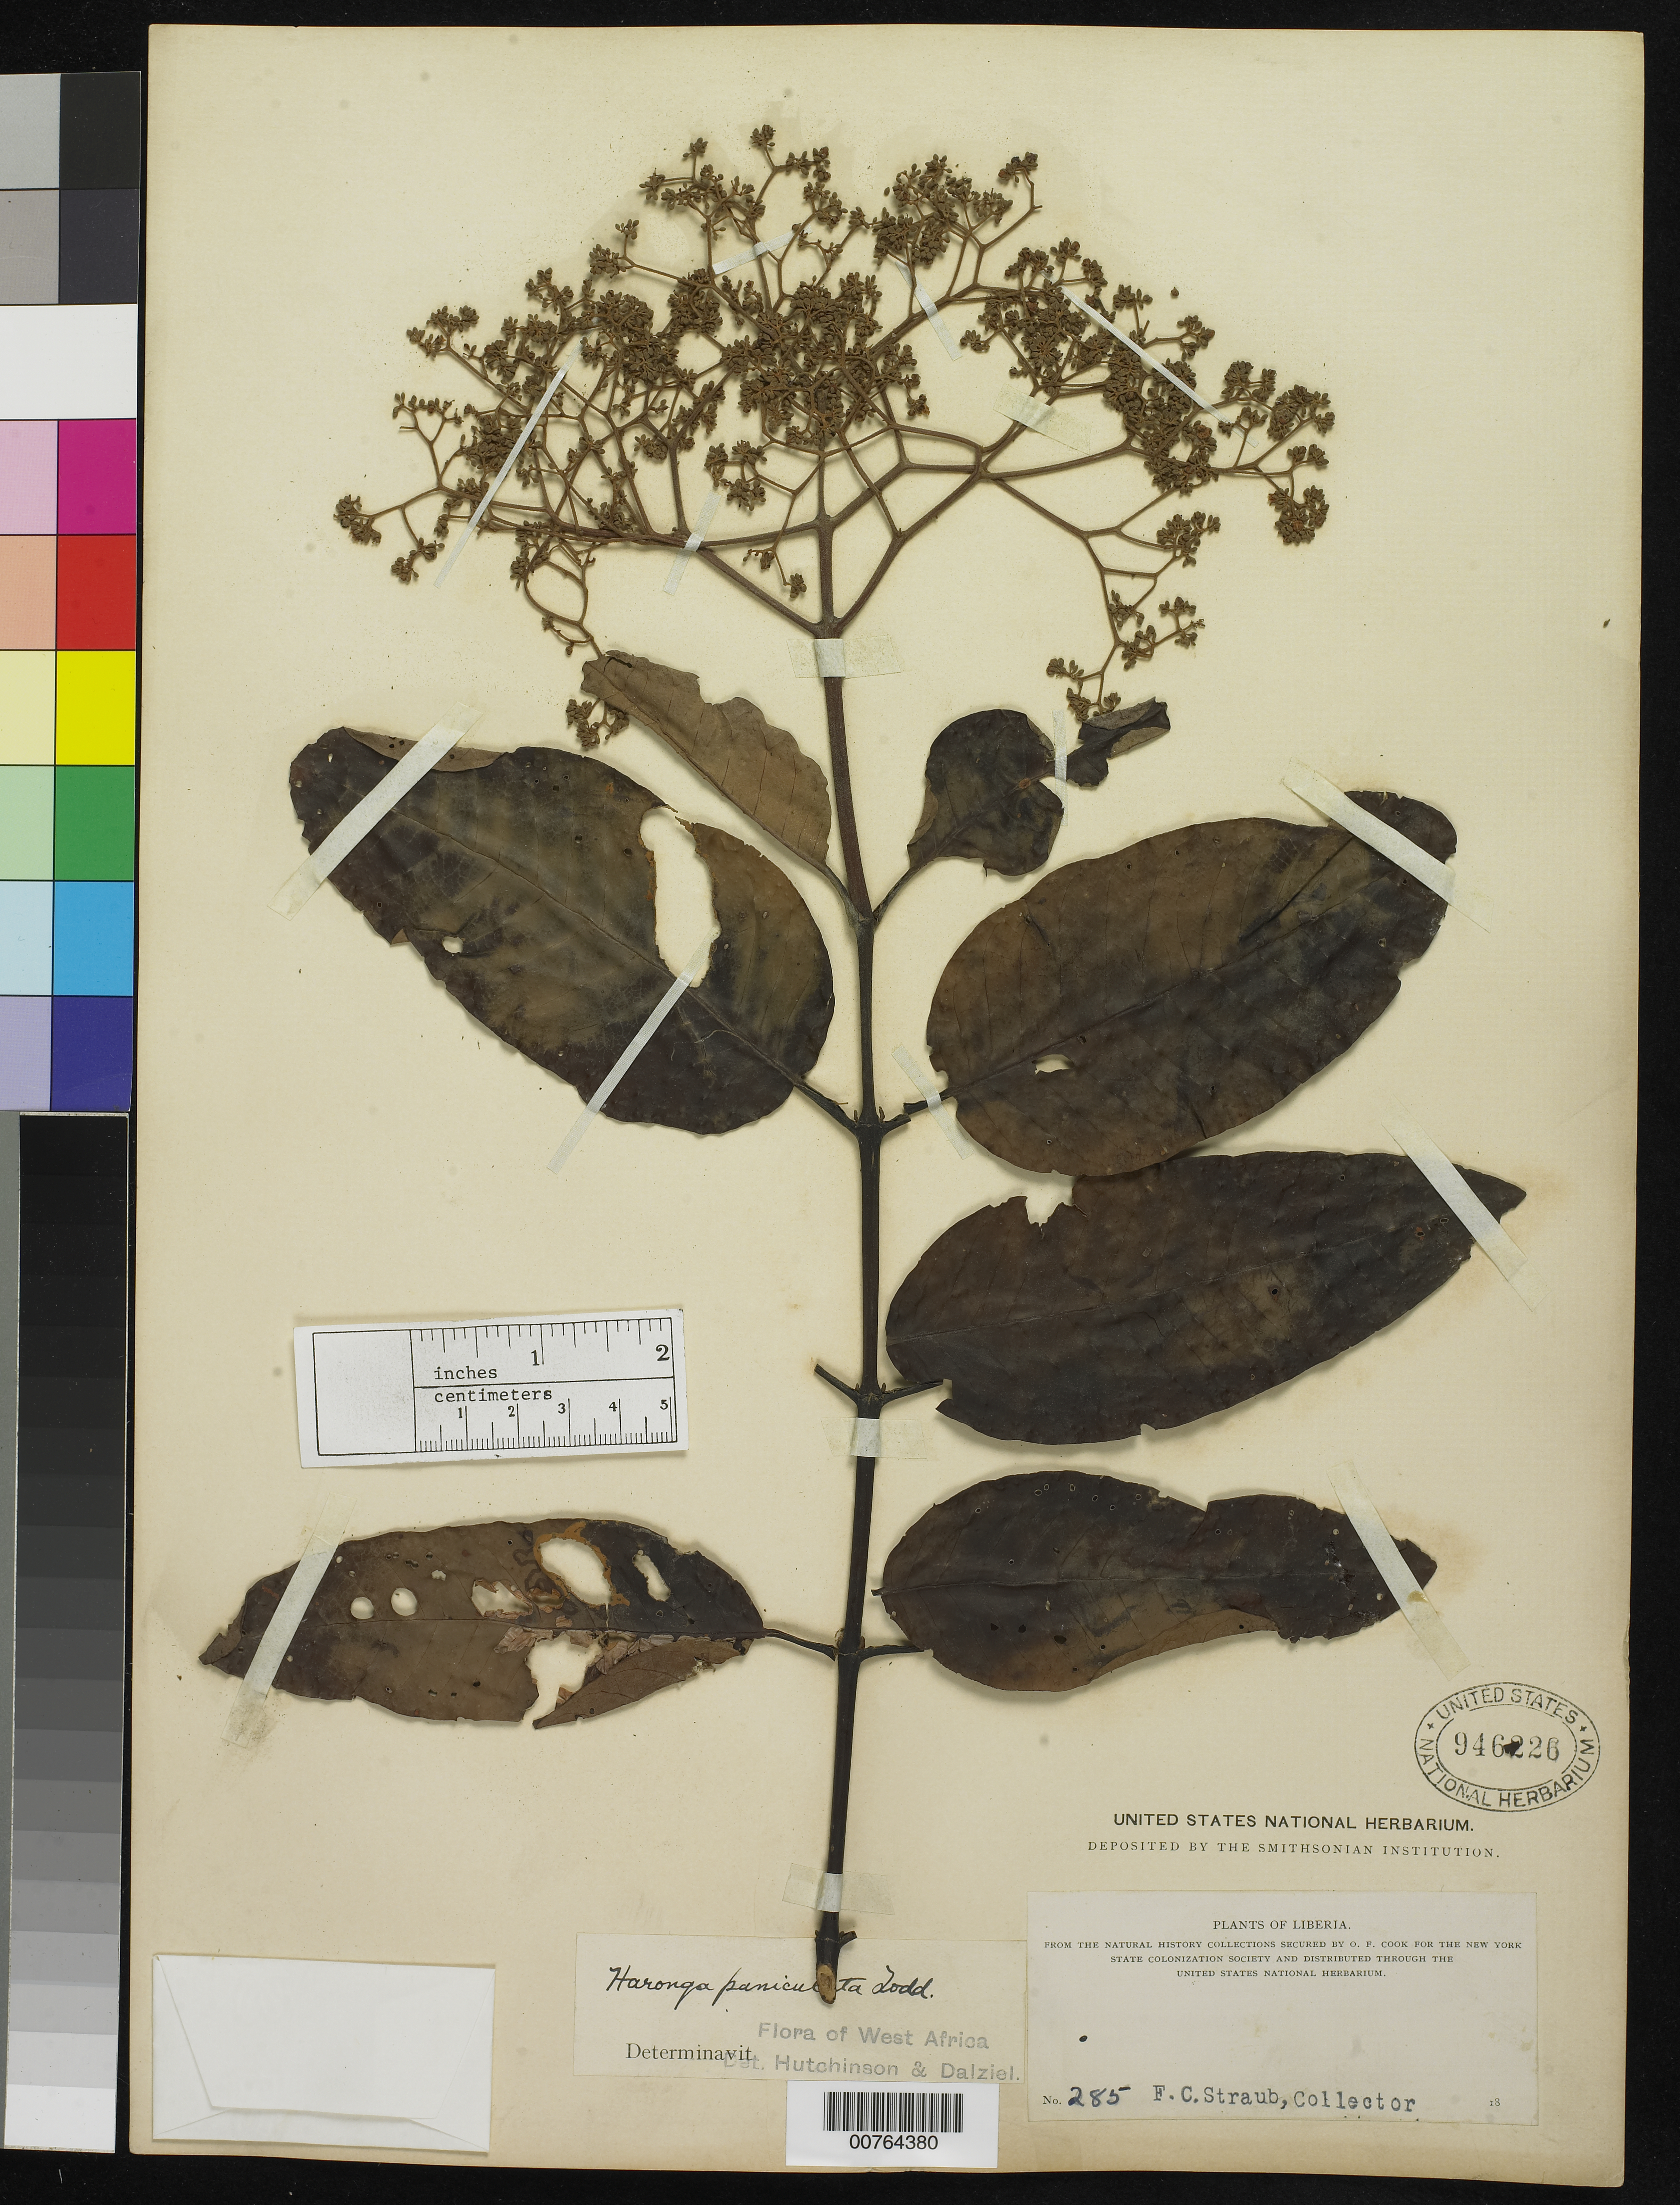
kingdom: Plantae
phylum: Tracheophyta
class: Magnoliopsida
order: Malpighiales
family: Hypericaceae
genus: Harungana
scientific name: Harungana madagascariensis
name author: Lam. ex Poir.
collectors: F. Straub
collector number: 285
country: Liberia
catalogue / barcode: US 946226